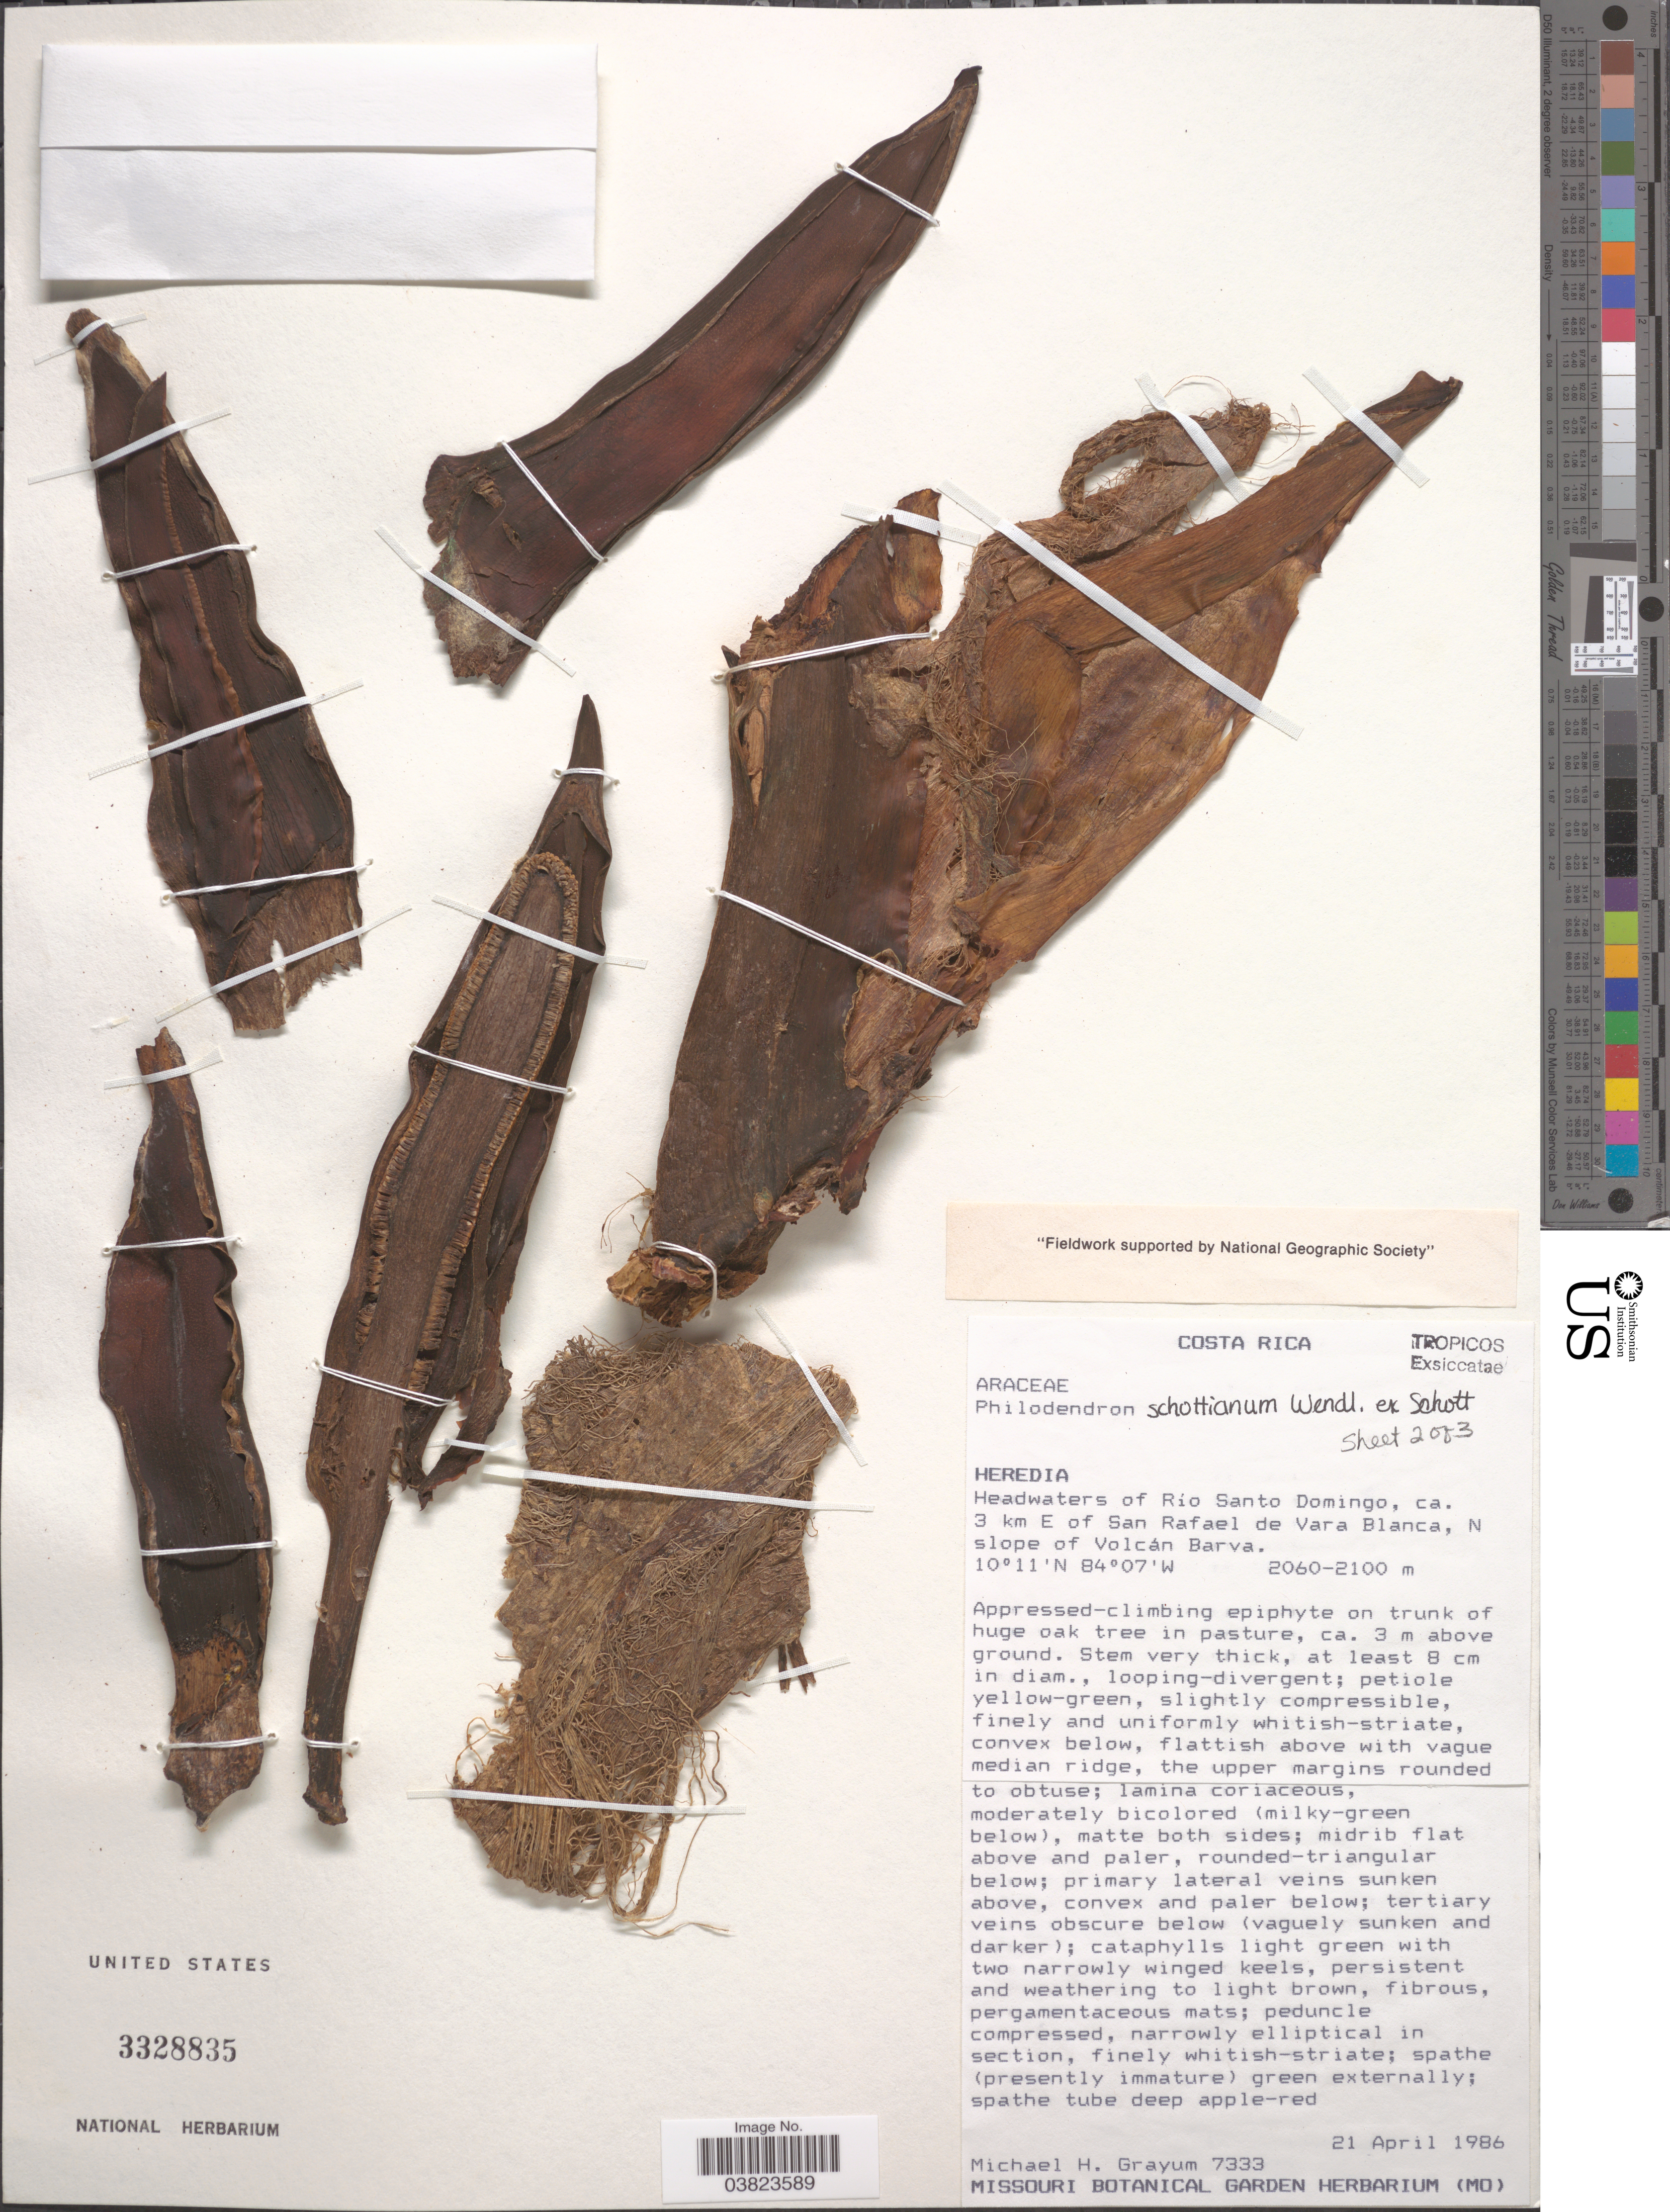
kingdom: Plantae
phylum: Tracheophyta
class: Liliopsida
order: Alismatales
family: Araceae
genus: Philodendron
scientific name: Philodendron schottianum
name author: H. Wendl. ex Schott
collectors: M. H. Grayum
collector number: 7333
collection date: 1986-04-21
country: Costa Rica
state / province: Heredia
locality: Headwaters of Río Santo Domingo, ca. 3 km E of San Rafael de Vara Blanca, N slope of Volcán Barva.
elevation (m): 2060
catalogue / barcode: US 3328835